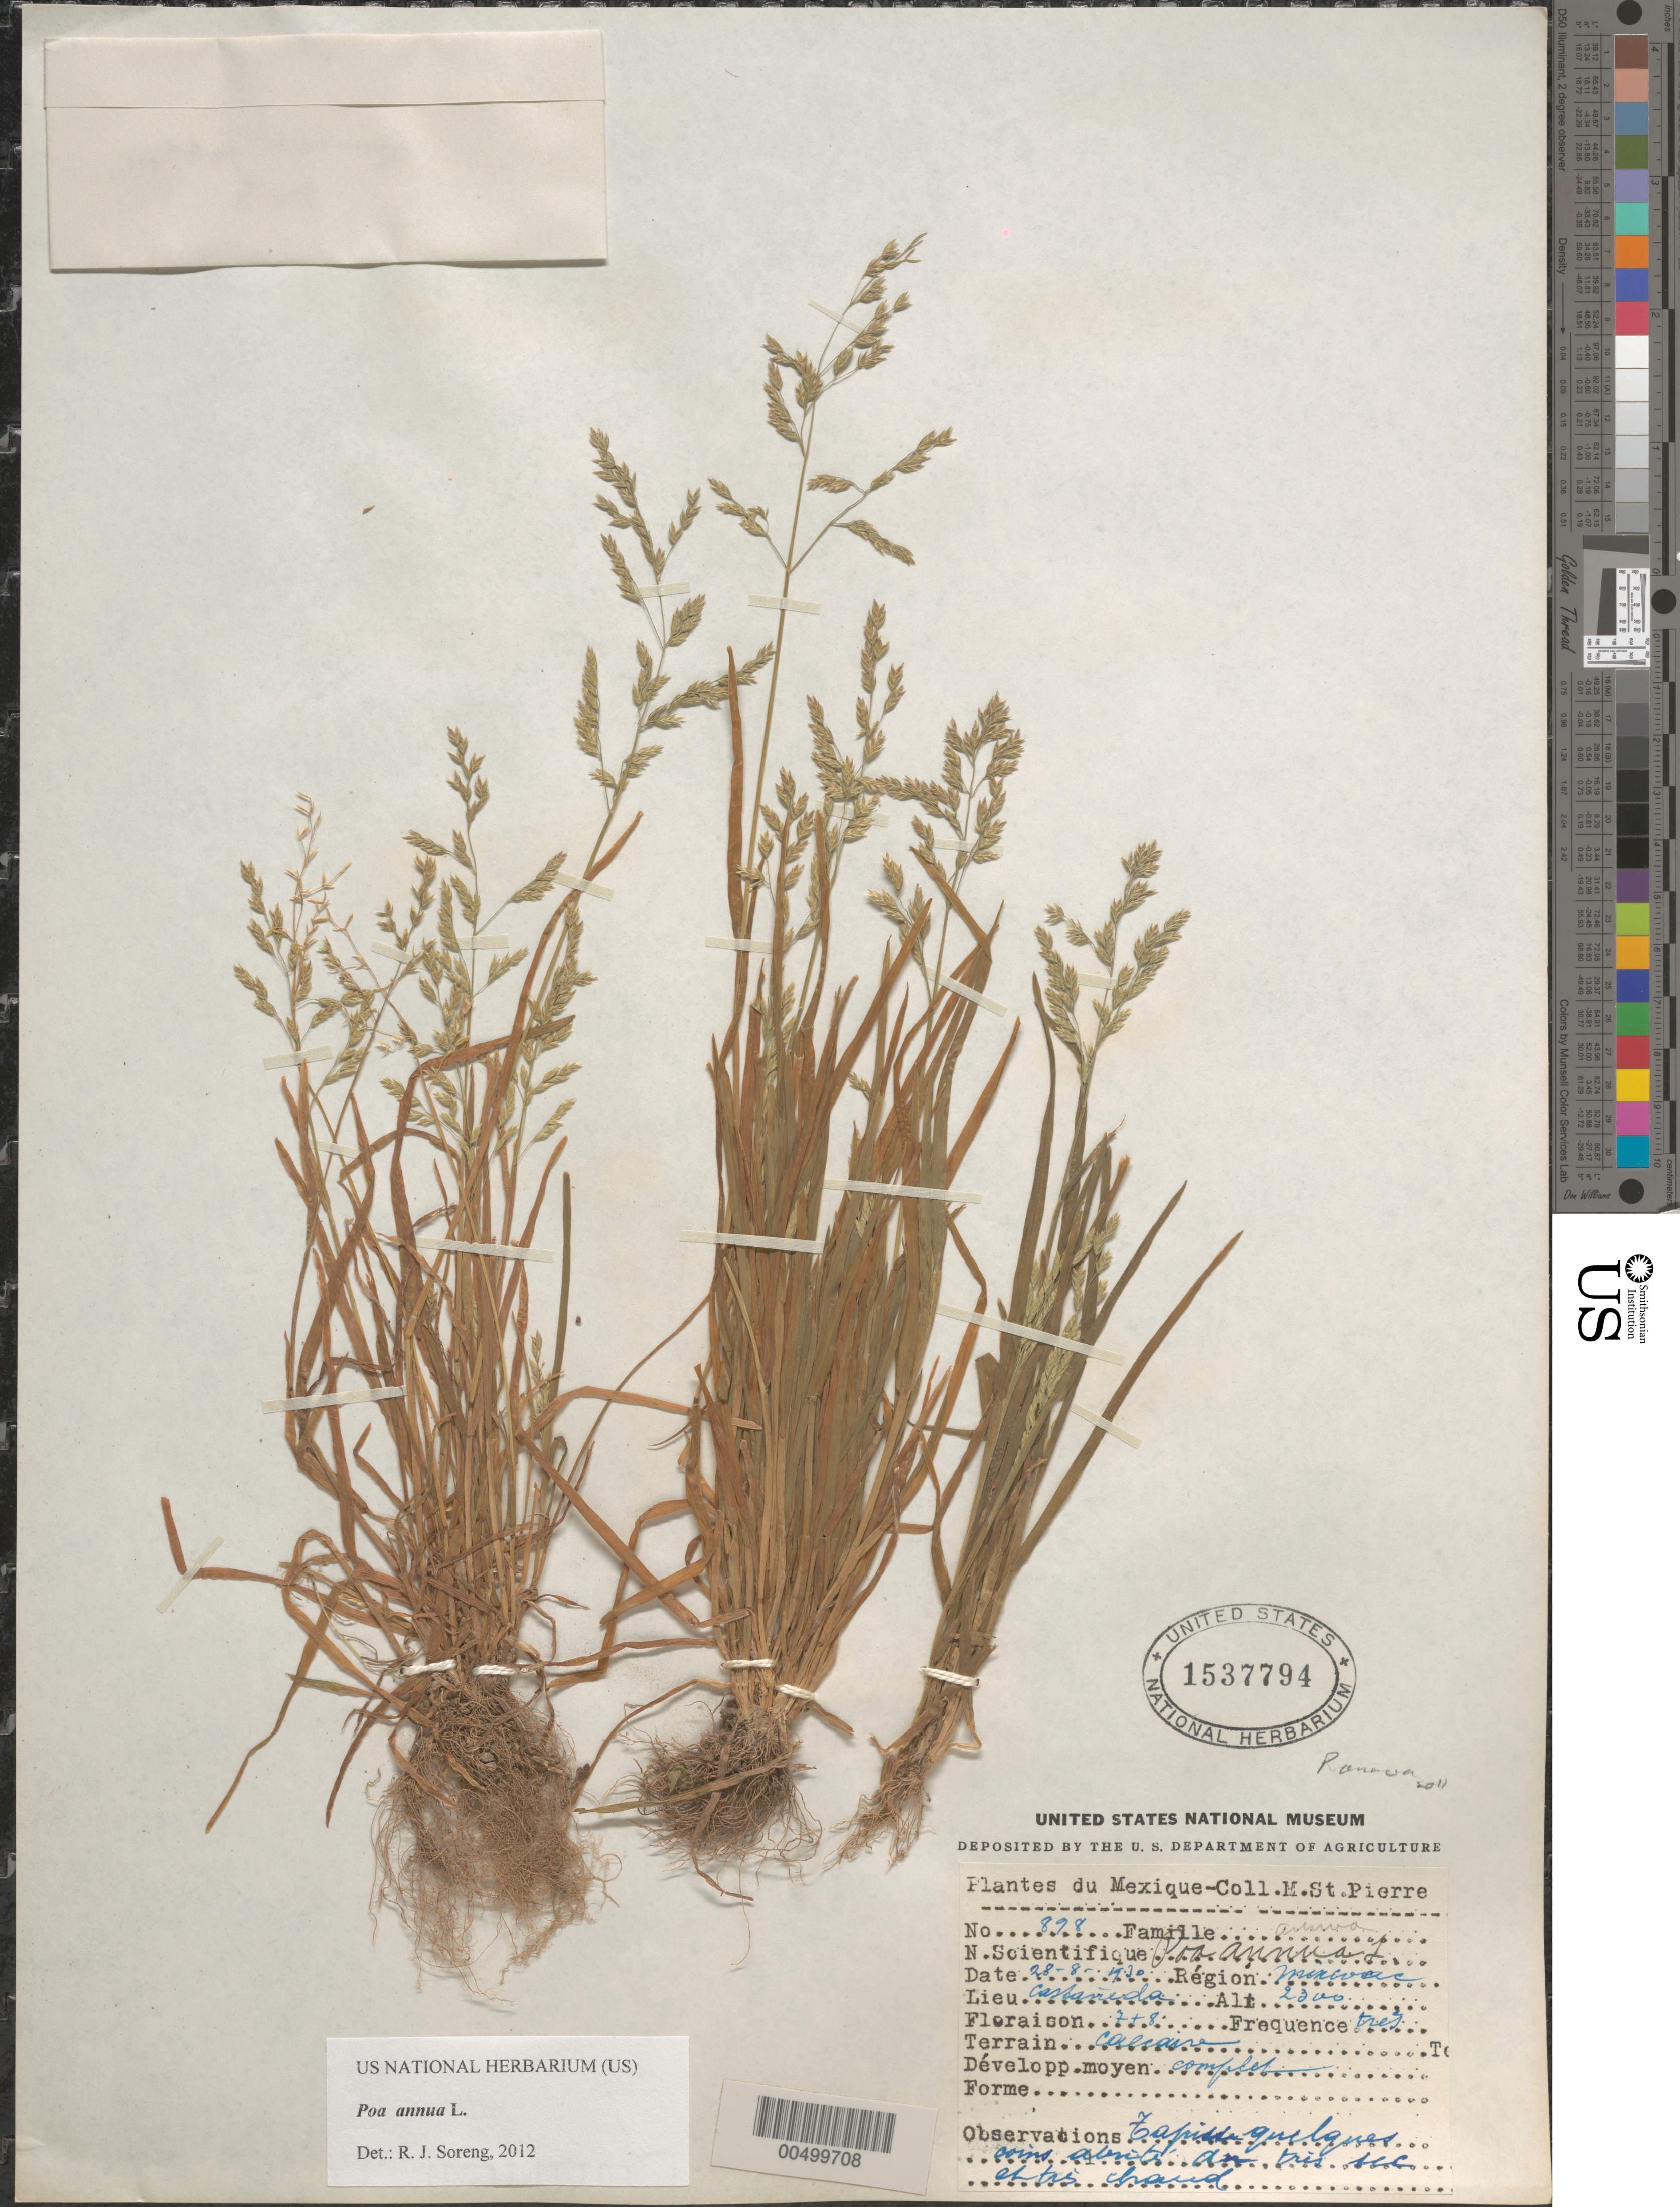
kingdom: Plantae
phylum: Tracheophyta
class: Liliopsida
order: Poales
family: Poaceae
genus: Poa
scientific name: Poa annua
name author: L.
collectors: M. Saint-Pierre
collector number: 898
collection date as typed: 28 Aug 1930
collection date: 1930-08-28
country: Mexico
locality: Mixcoac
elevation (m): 2300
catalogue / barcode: US 1537794